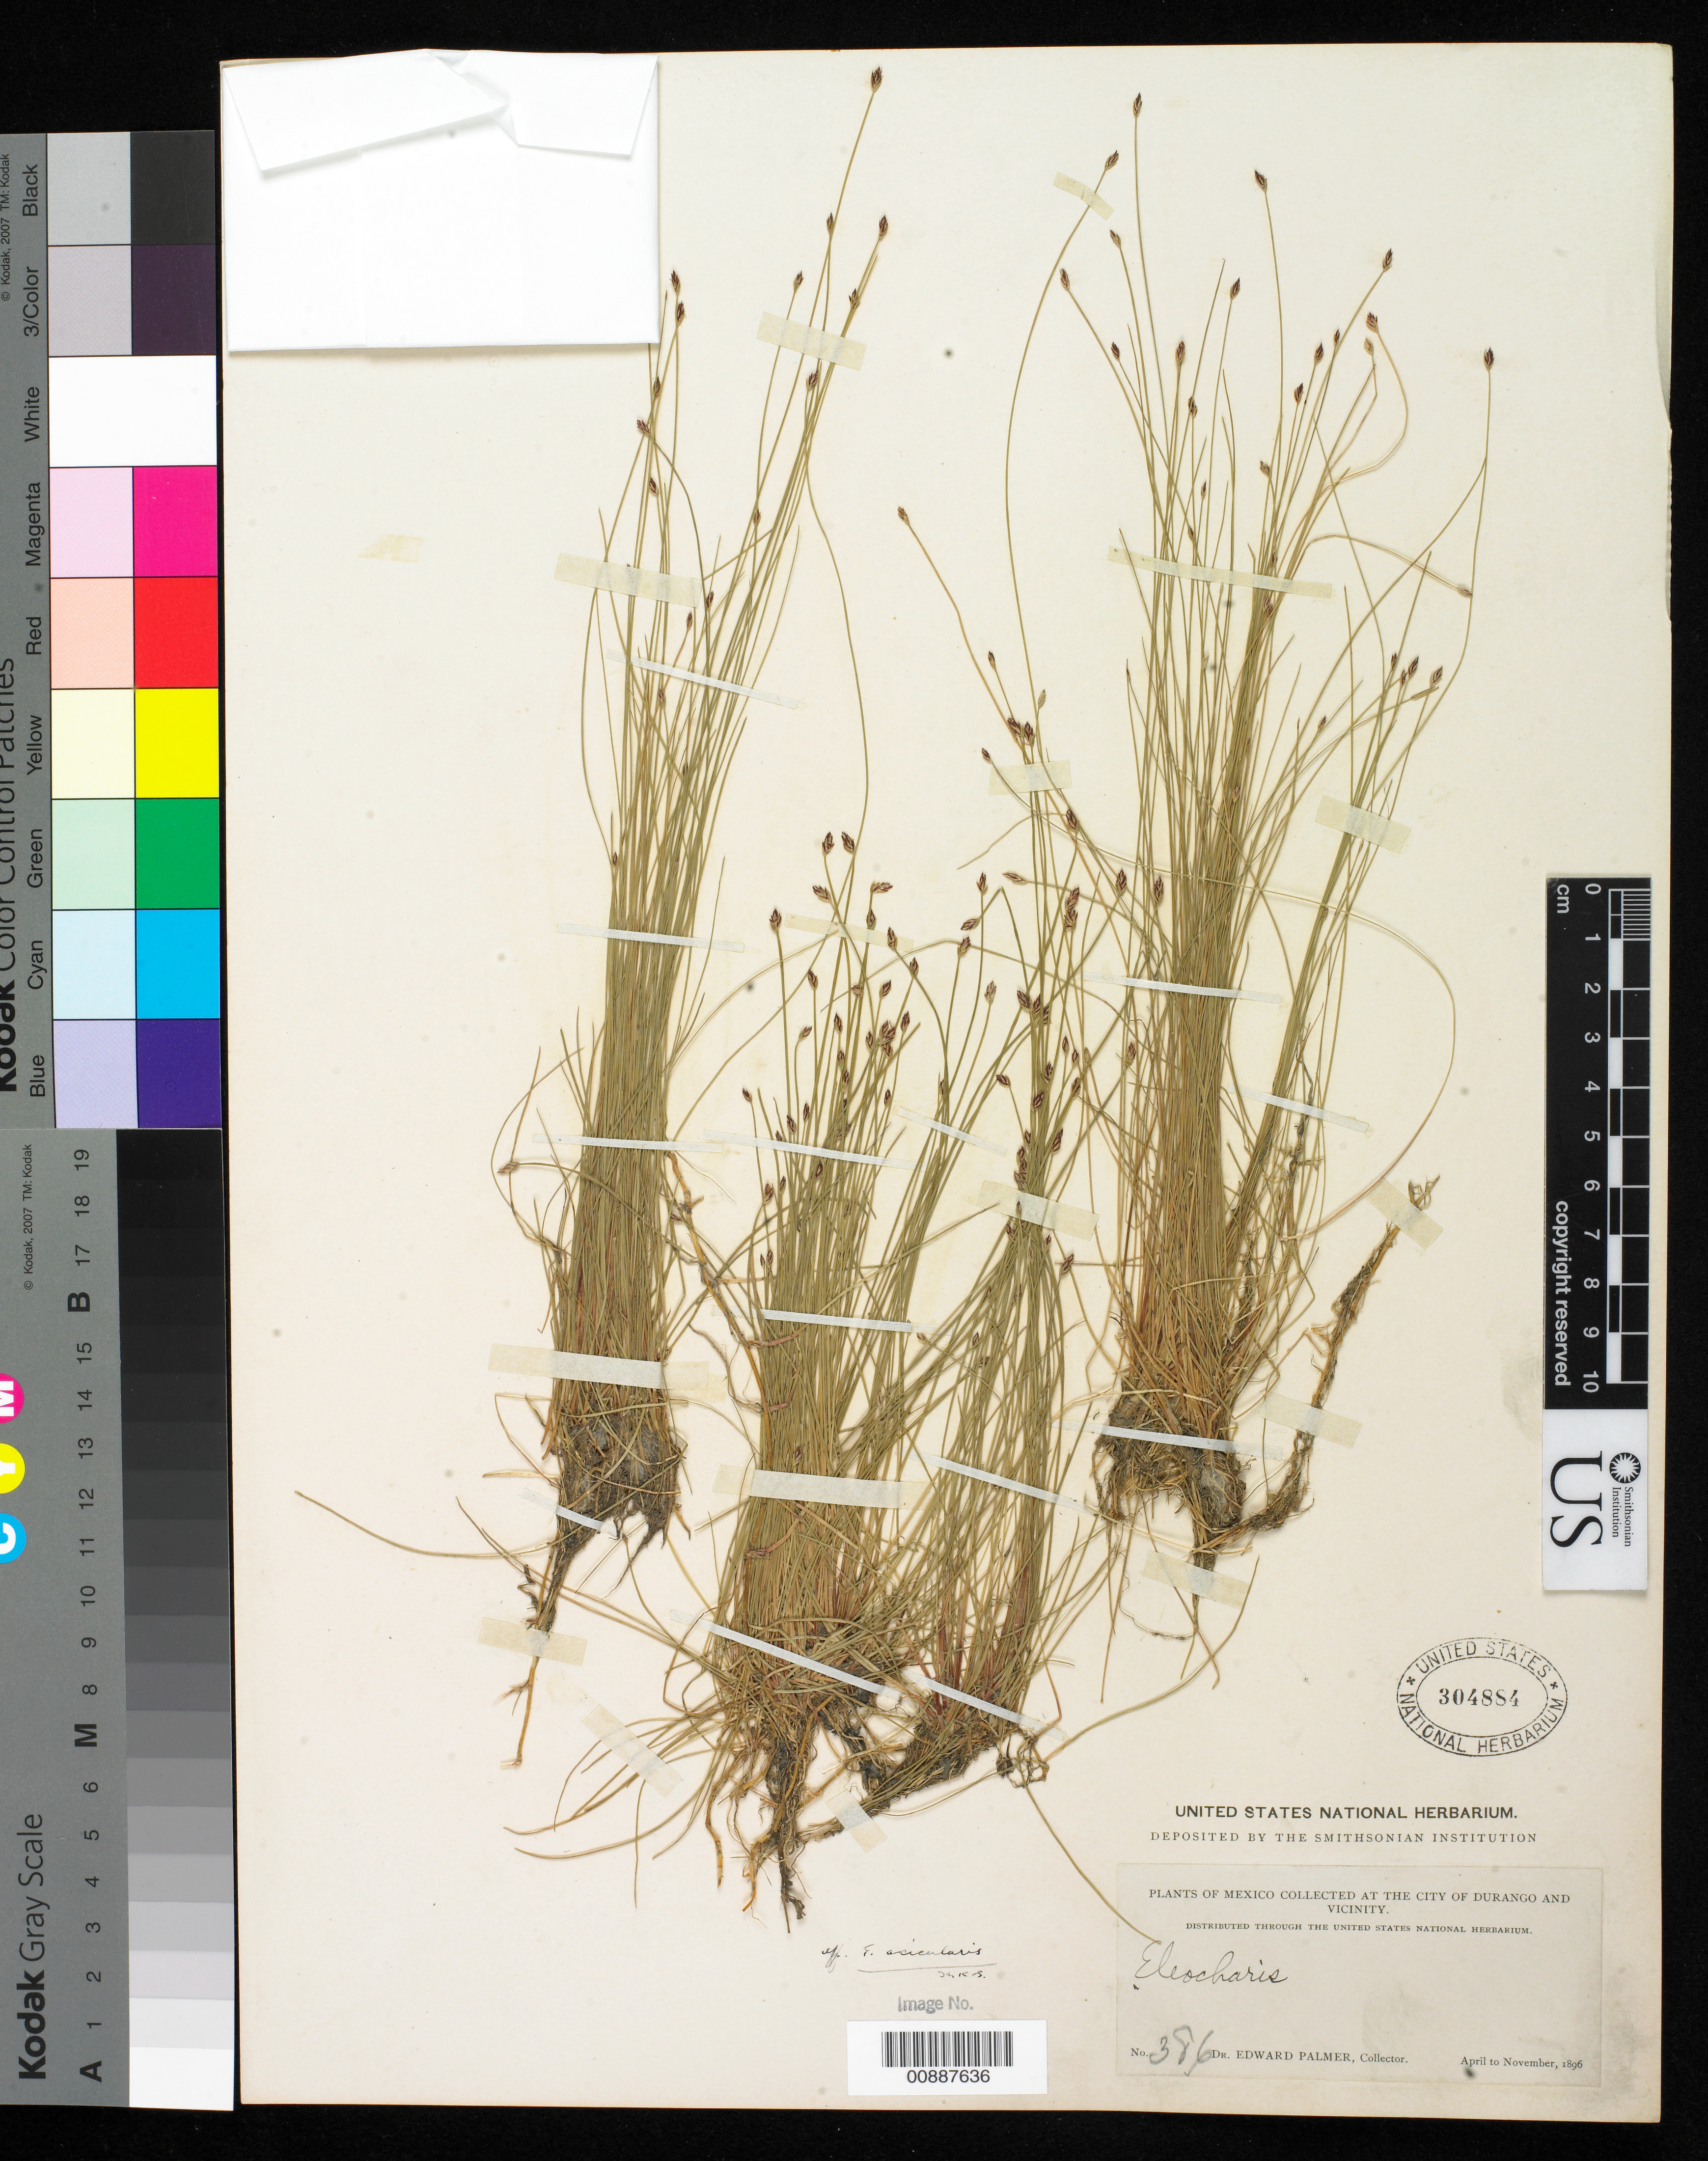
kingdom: Plantae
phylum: Tracheophyta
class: Liliopsida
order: Poales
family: Cyperaceae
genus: Eleocharis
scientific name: Eleocharis acicularis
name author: (L.) Roem. & Schult.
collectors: E. Palmer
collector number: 386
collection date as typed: Apr 1896 to -- Nov 1896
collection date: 1896-04/1896-11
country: Mexico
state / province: Durango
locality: City of Durango and vicinity.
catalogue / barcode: US 304884